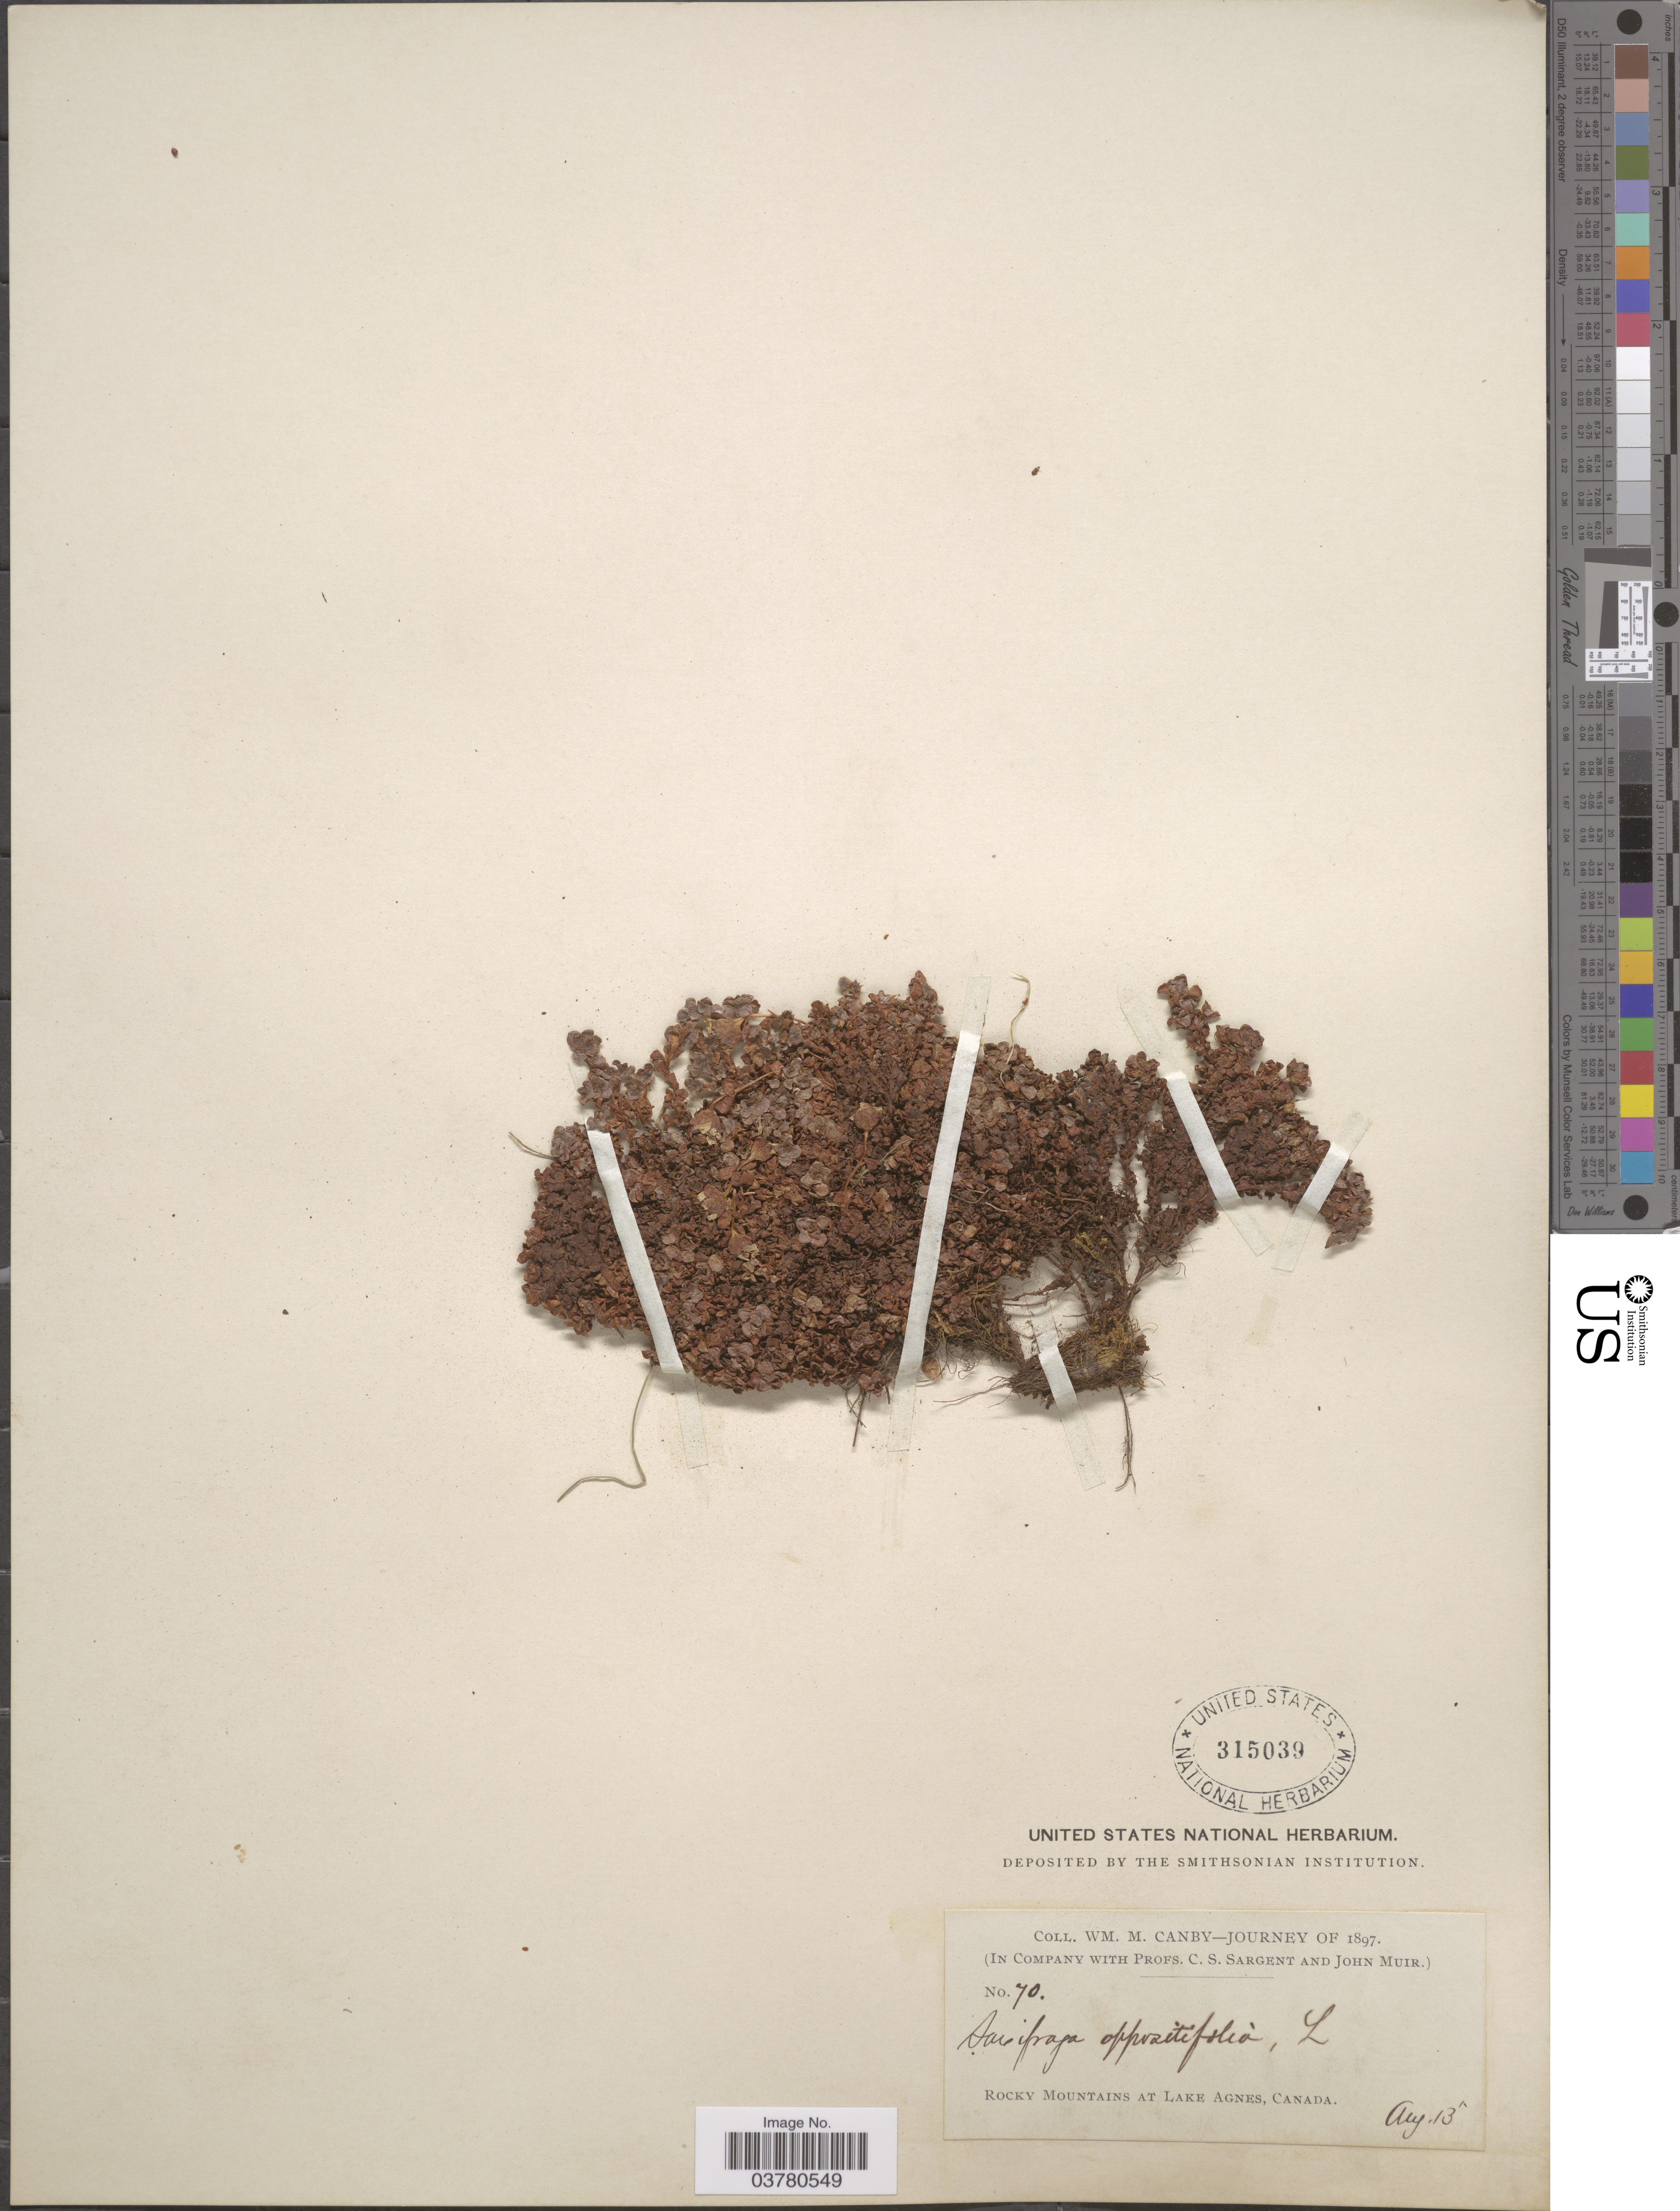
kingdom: Plantae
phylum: Tracheophyta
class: Magnoliopsida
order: Saxifragales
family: Saxifragaceae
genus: Saxifraga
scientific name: Saxifraga oppositifolia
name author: L.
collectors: W. M. Canby, C. S. Sargent & J. Muir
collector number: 70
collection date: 1897-08-13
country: Canada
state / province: Alberta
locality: Journey of 1897. Rocky Mountains at Lake Agnes.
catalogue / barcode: US 315039